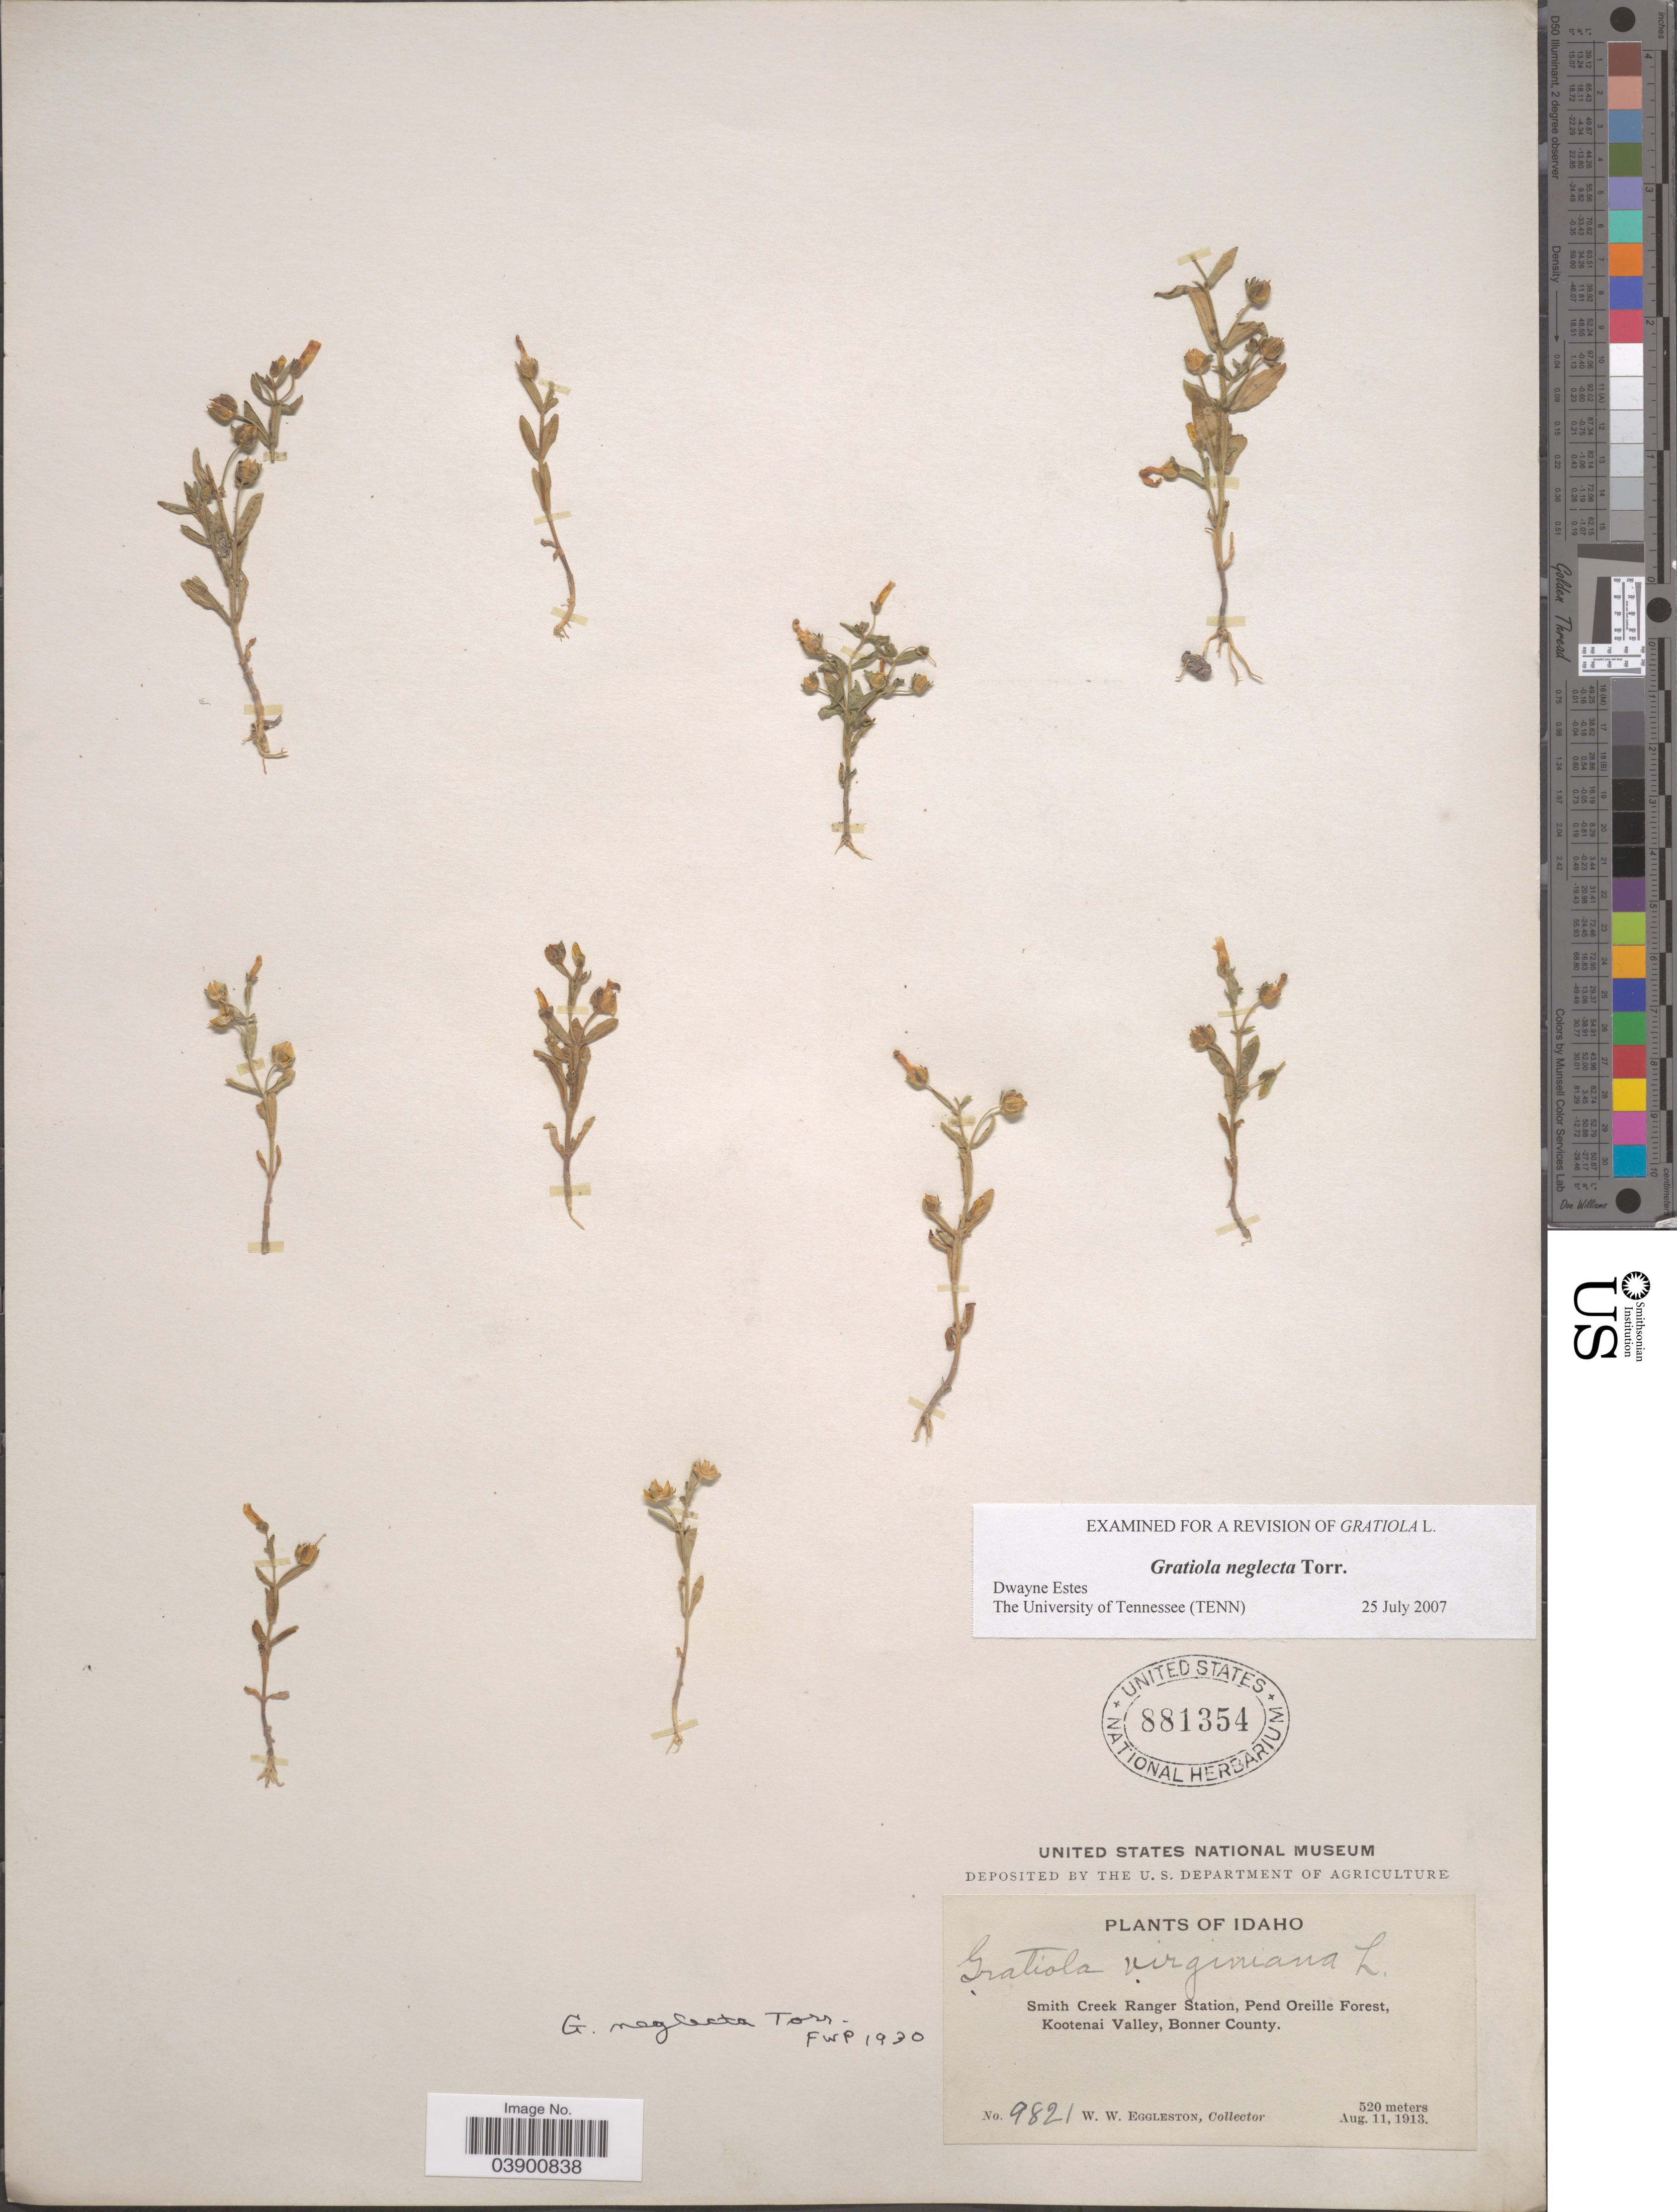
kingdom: Plantae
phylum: Tracheophyta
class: Magnoliopsida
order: Lamiales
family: Plantaginaceae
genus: Gratiola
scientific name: Gratiola neglecta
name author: Torr.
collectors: W. W. Eggleston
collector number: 9821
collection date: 1913-08-11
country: United States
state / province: Idaho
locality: Smith Creek Ranger Station, Pend Oreille Forest. Kootenai Valley, Bonner County.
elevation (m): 520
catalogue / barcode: US 881354